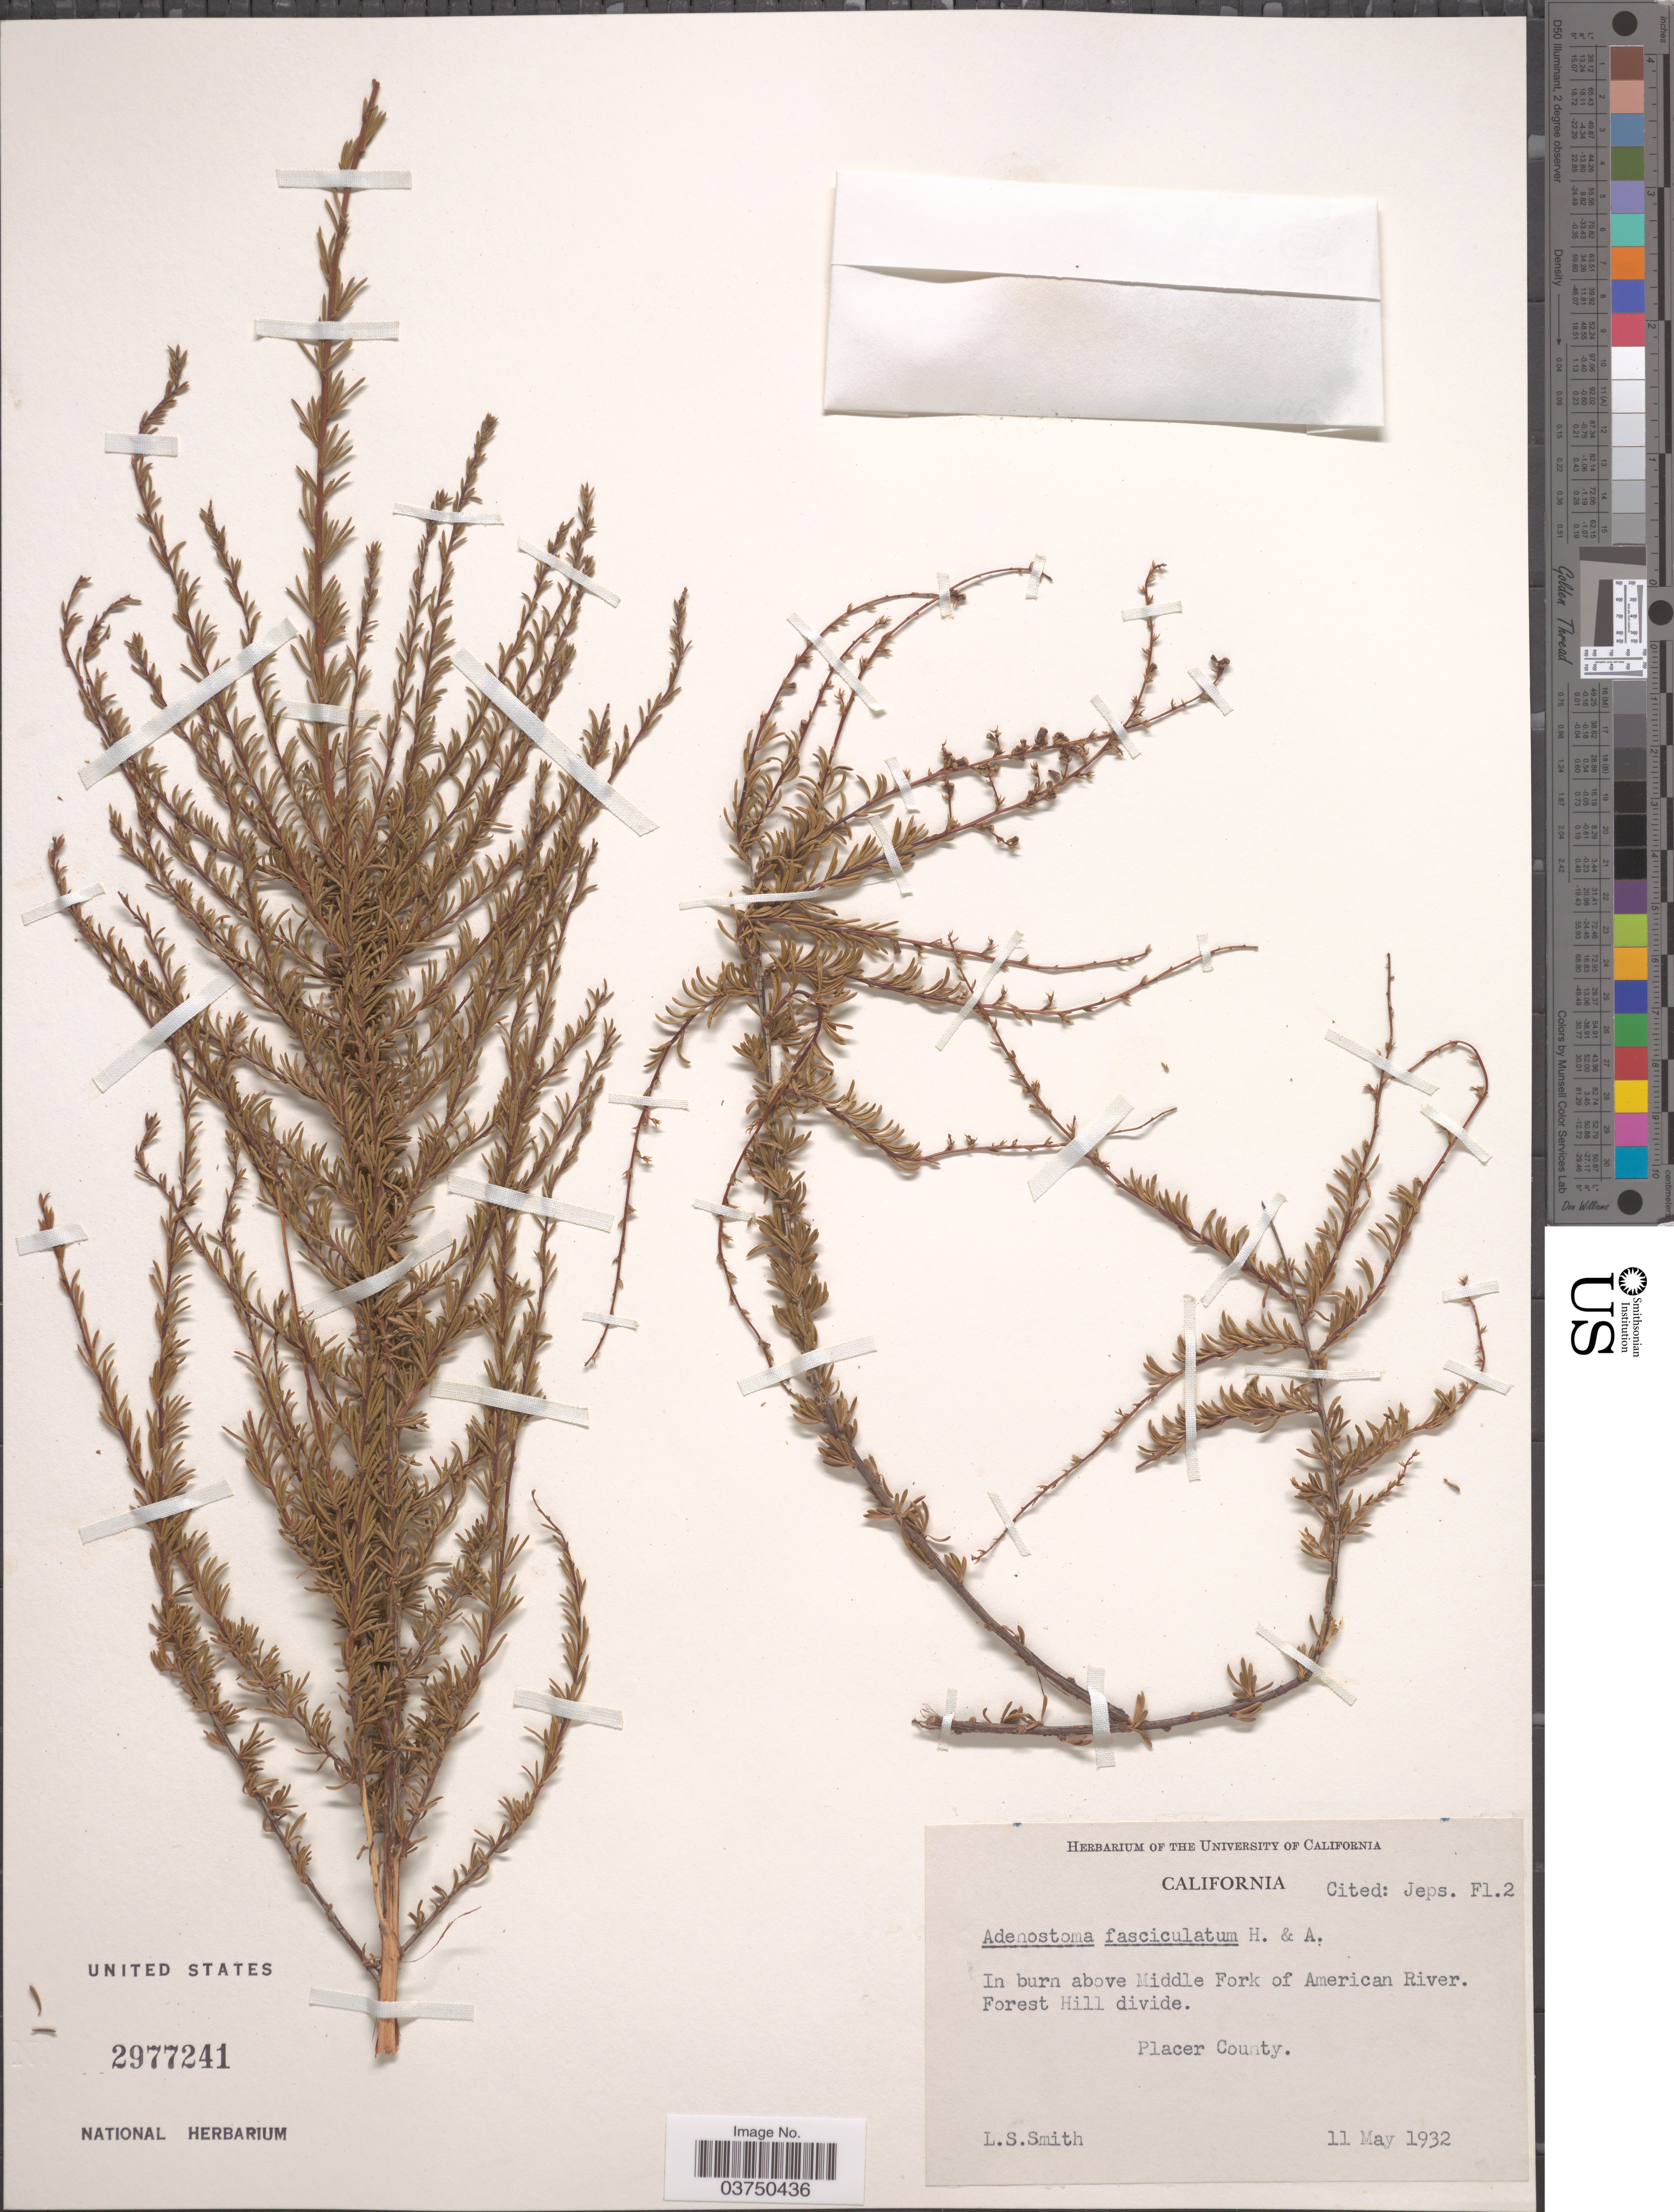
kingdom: Plantae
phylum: Tracheophyta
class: Magnoliopsida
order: Rosales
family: Rosaceae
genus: Adenostoma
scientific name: Adenostoma fasciculatum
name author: Hook. & Arn.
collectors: L. Smith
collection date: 1932-05-11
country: United States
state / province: California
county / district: Placer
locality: In burn above Middle Fork of American River. Forest Hill divide. Placer County.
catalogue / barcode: US 2977241